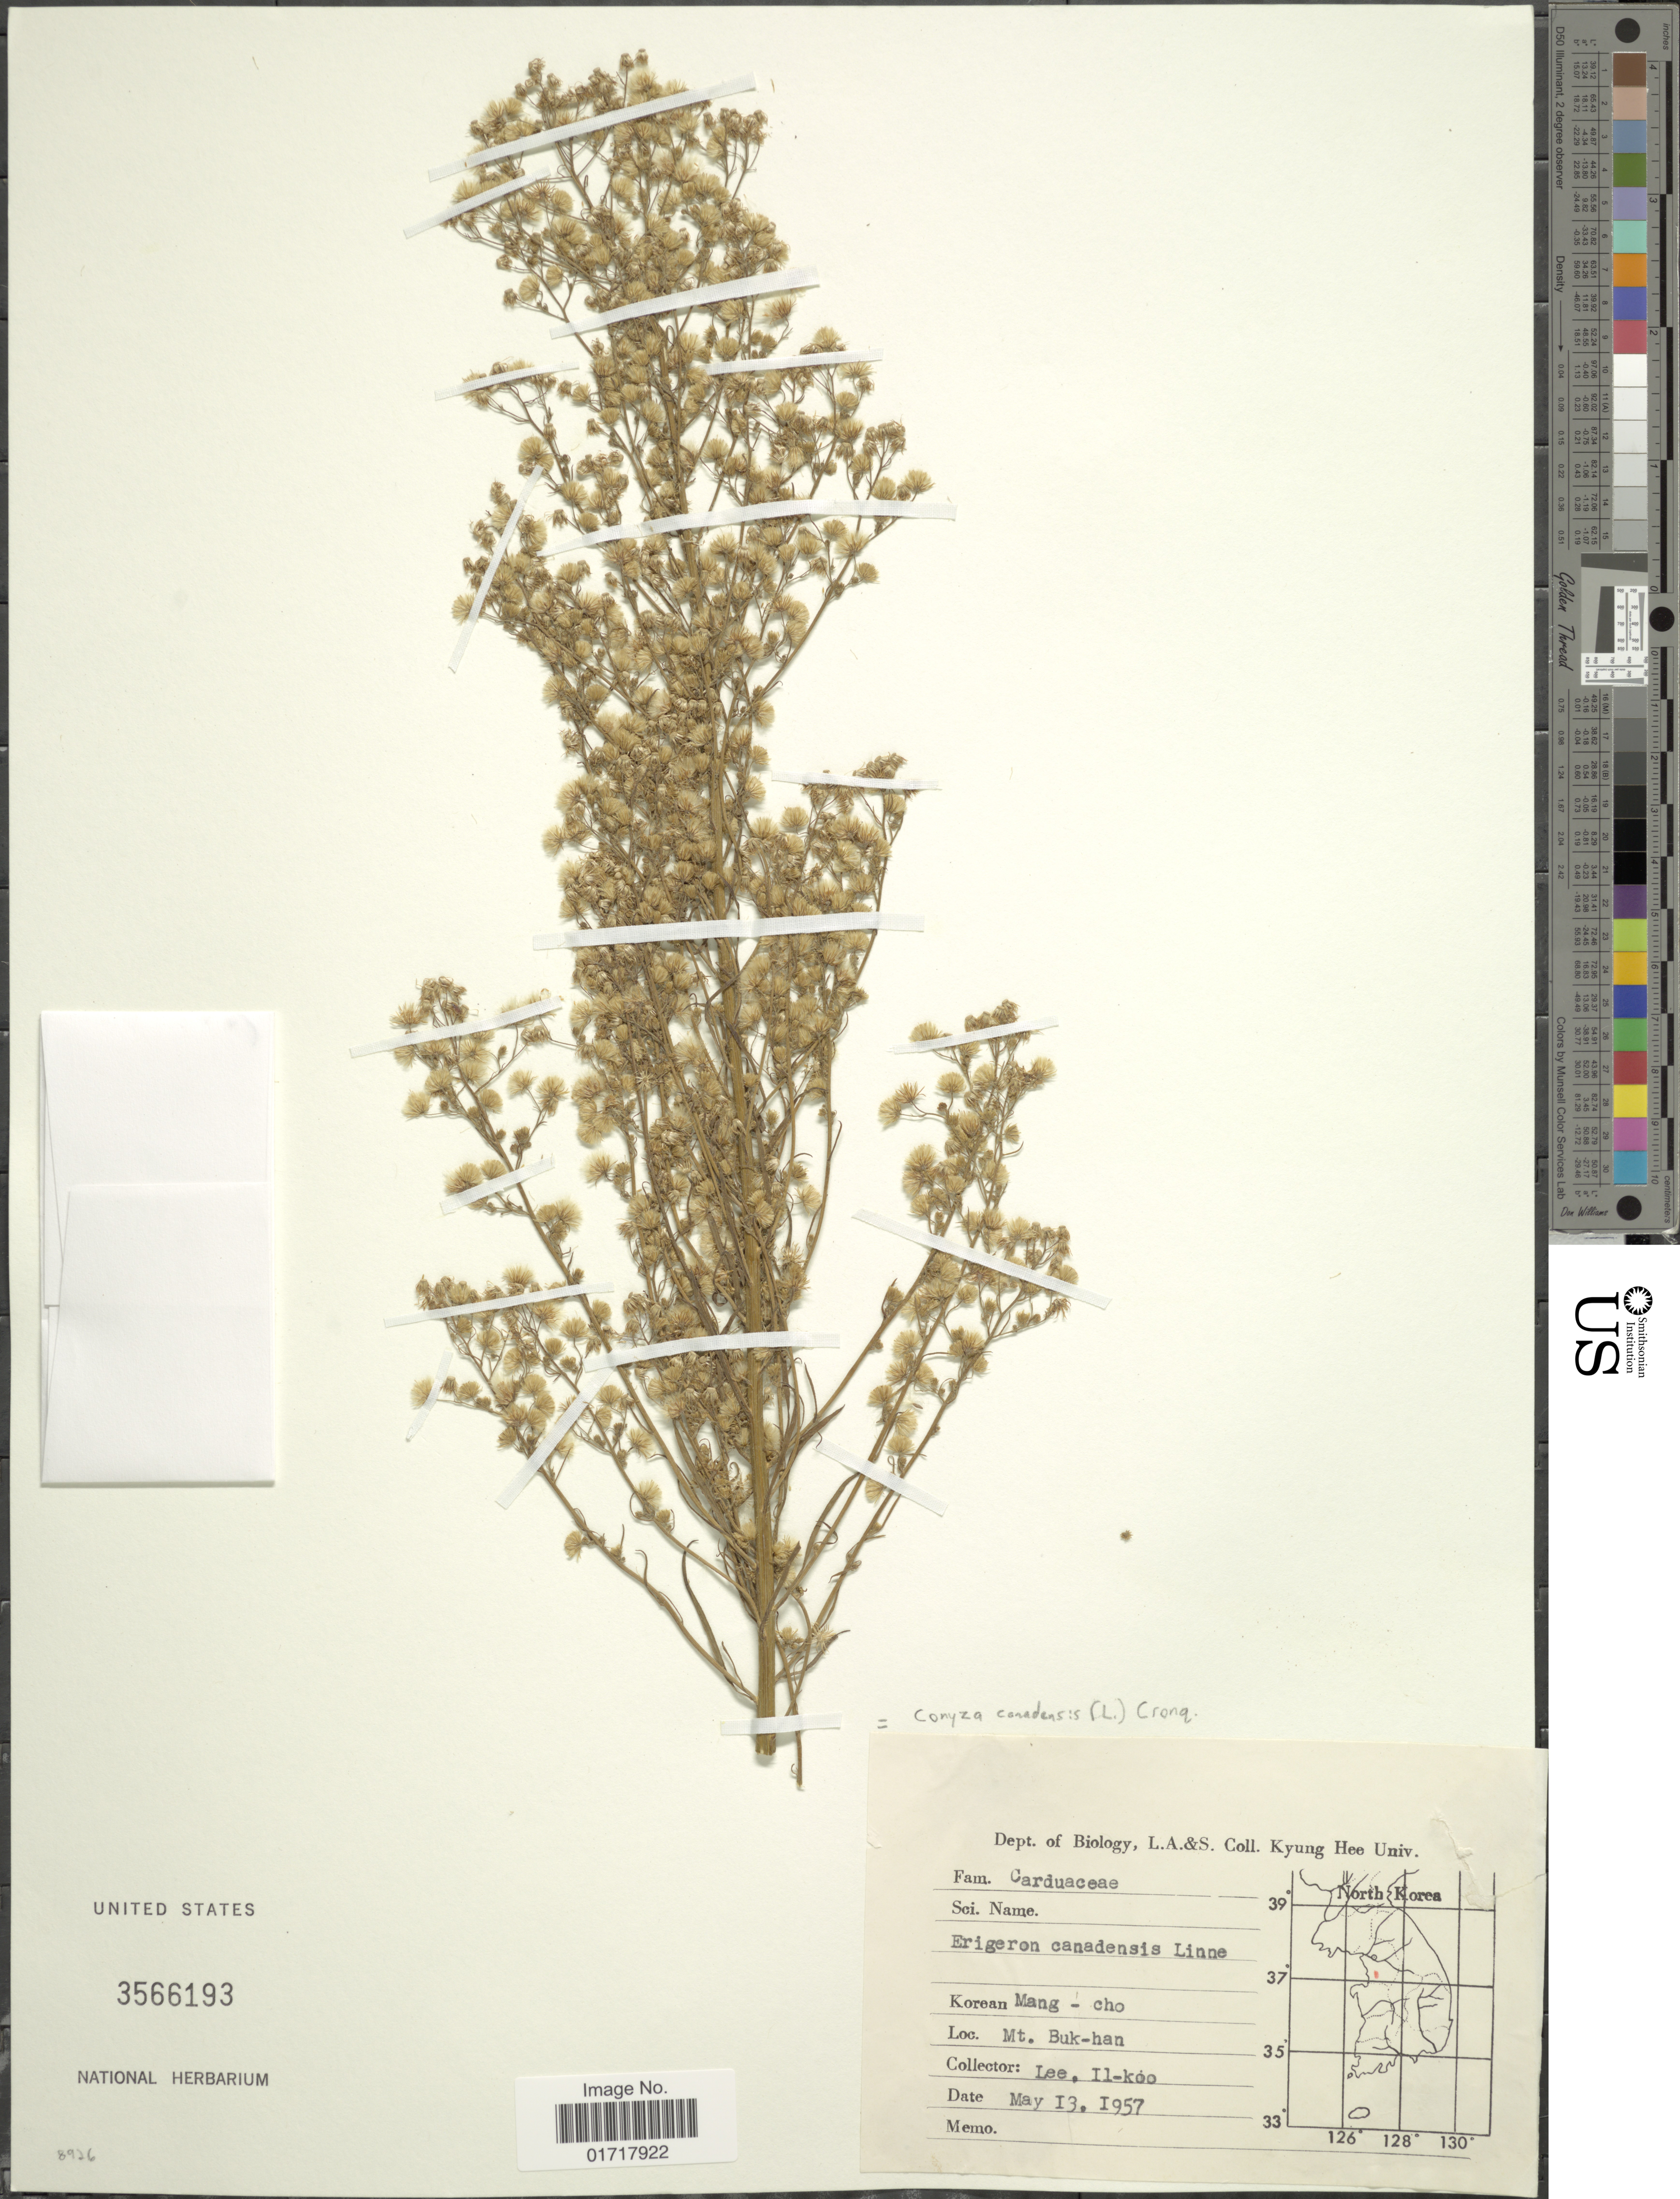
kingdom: Plantae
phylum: Tracheophyta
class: Magnoliopsida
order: Asterales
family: Asteraceae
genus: Conyza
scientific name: Conyza canadensis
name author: (L.) Cronq.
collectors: I. Lee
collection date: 1957-05-13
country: South Korea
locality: Mt. Buk-han.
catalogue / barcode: US 3566193